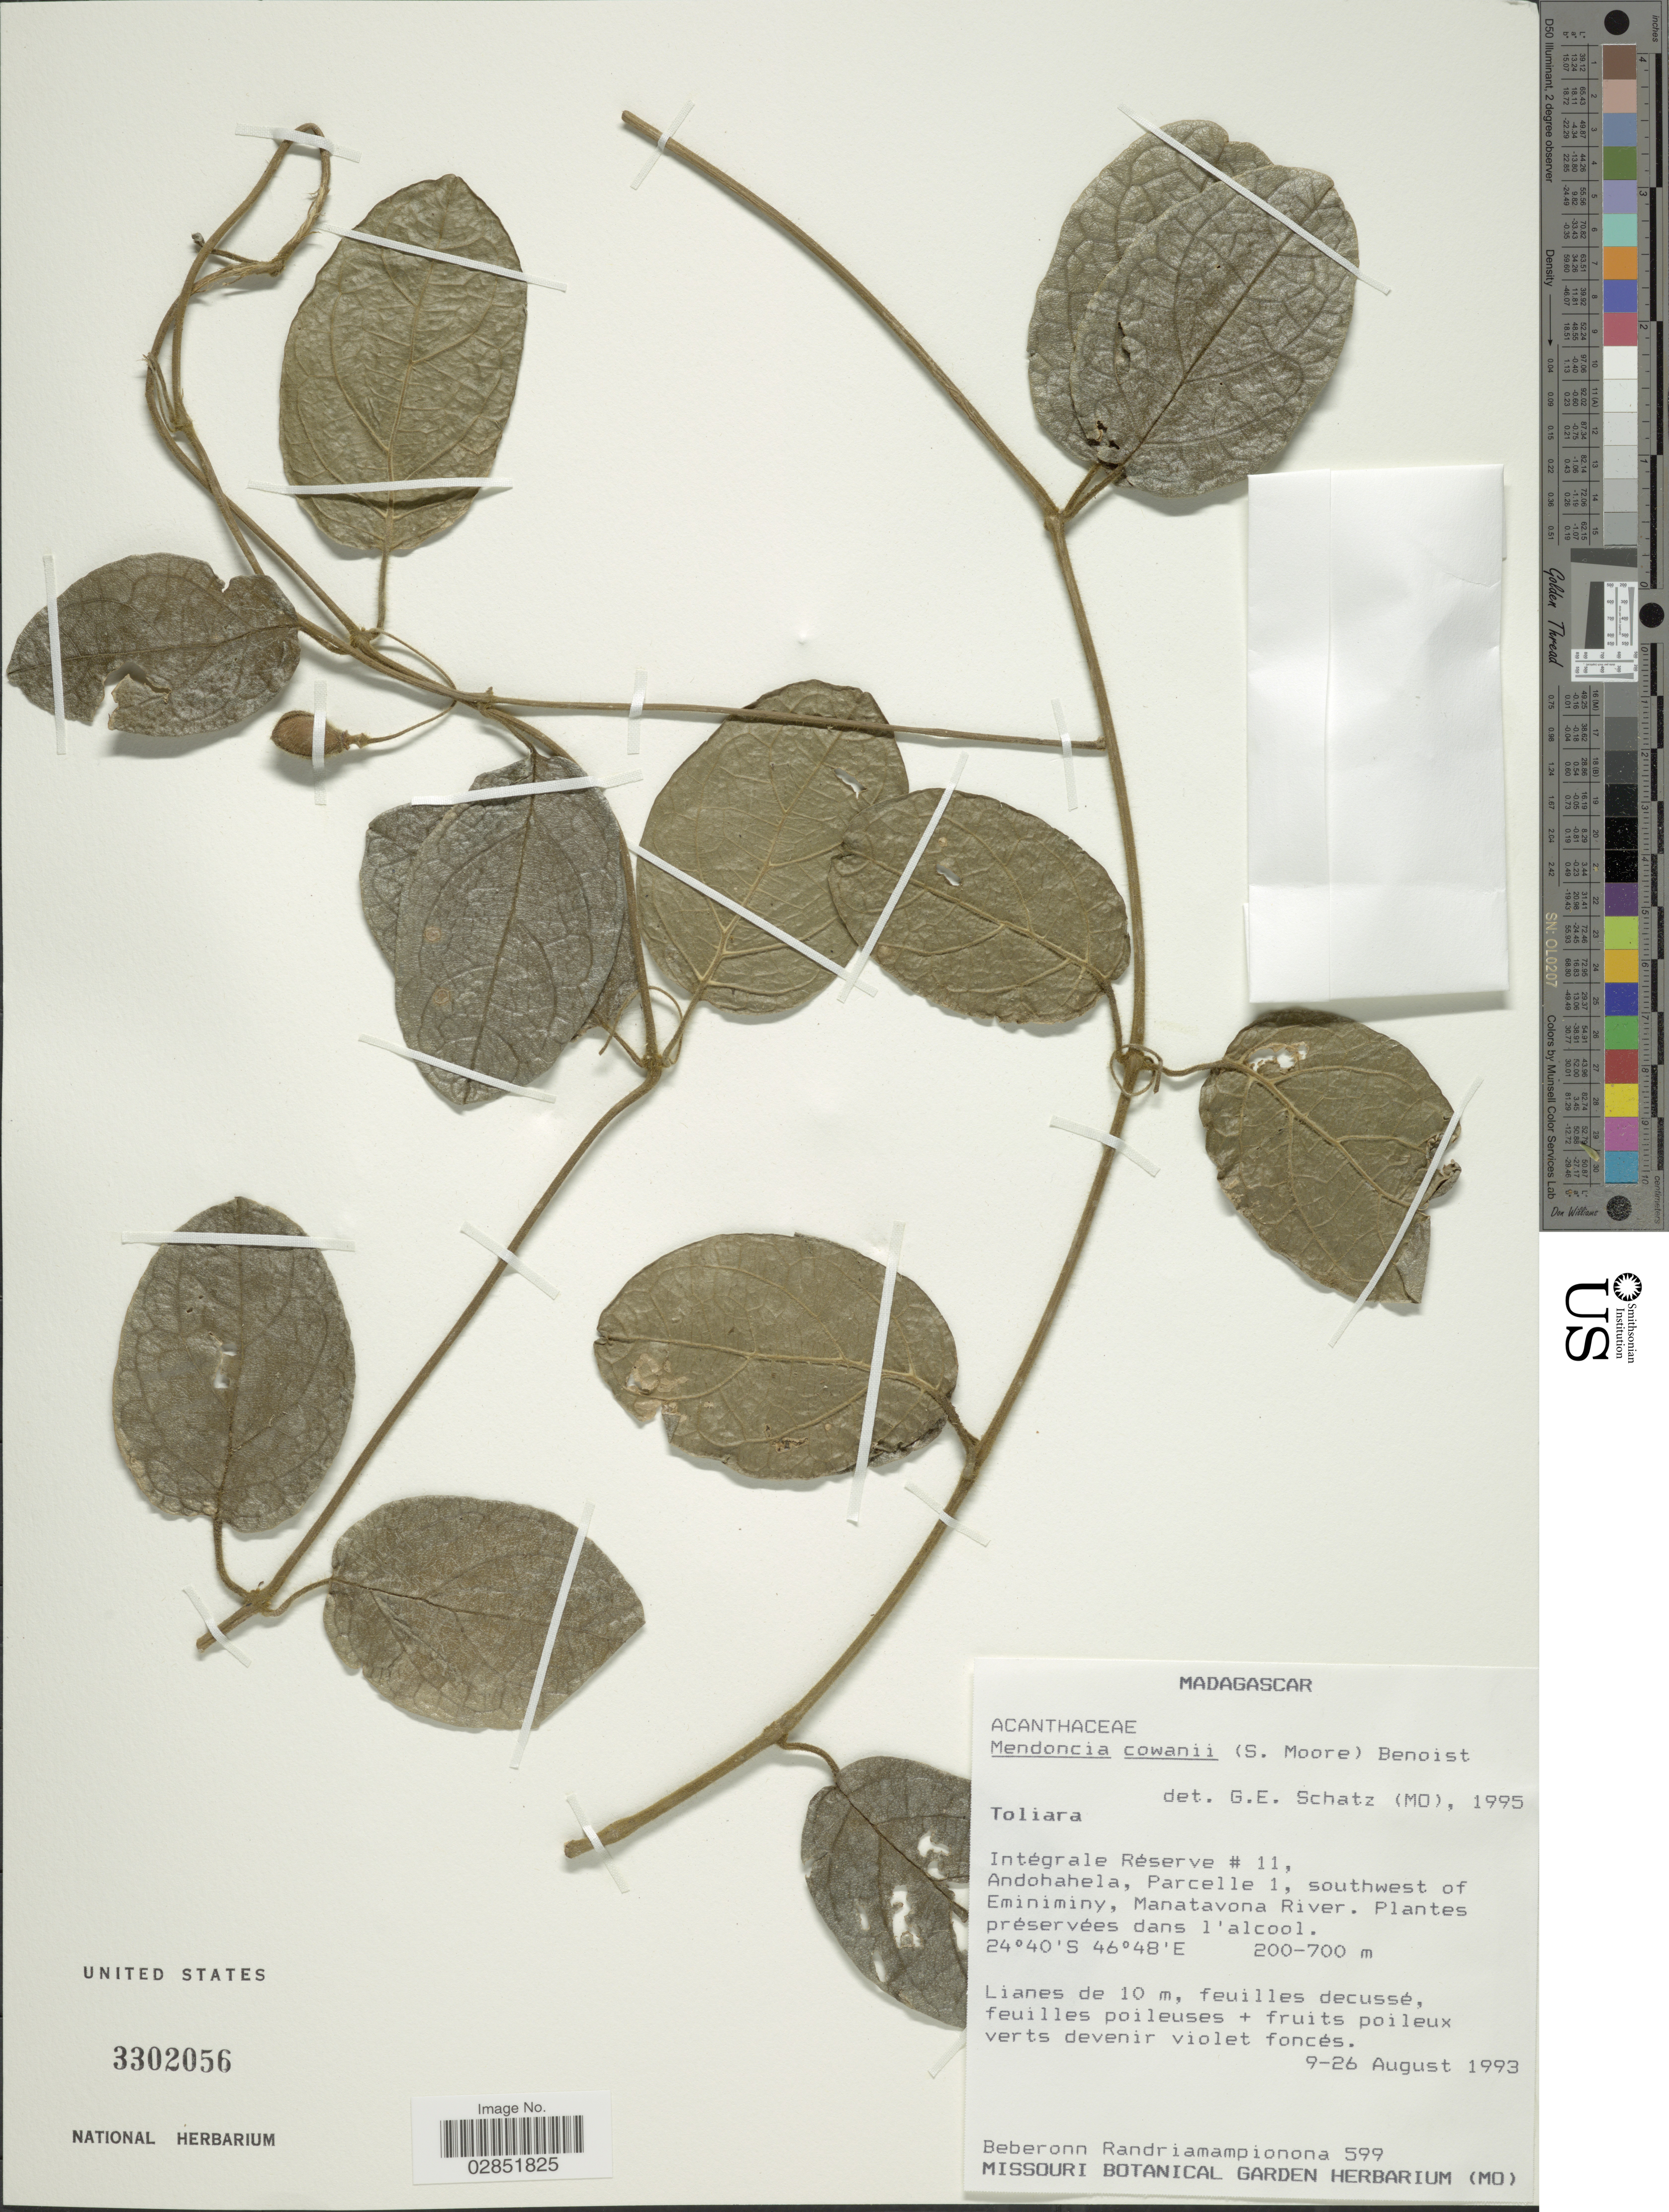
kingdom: Plantae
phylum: Tracheophyta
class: Magnoliopsida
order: Lamiales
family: Acanthaceae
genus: Mendoncia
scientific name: Mendoncia flagellaris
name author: (Baker) Benoist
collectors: B. Randriamampionona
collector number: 599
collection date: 1993-08-09/1993-08-26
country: Madagascar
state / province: Anosy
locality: Intégrale Réserve # 11, Andohahela, Parcelle 1, southwest of Eminiminy, Manatavona River.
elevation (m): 200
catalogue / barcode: US 3302056